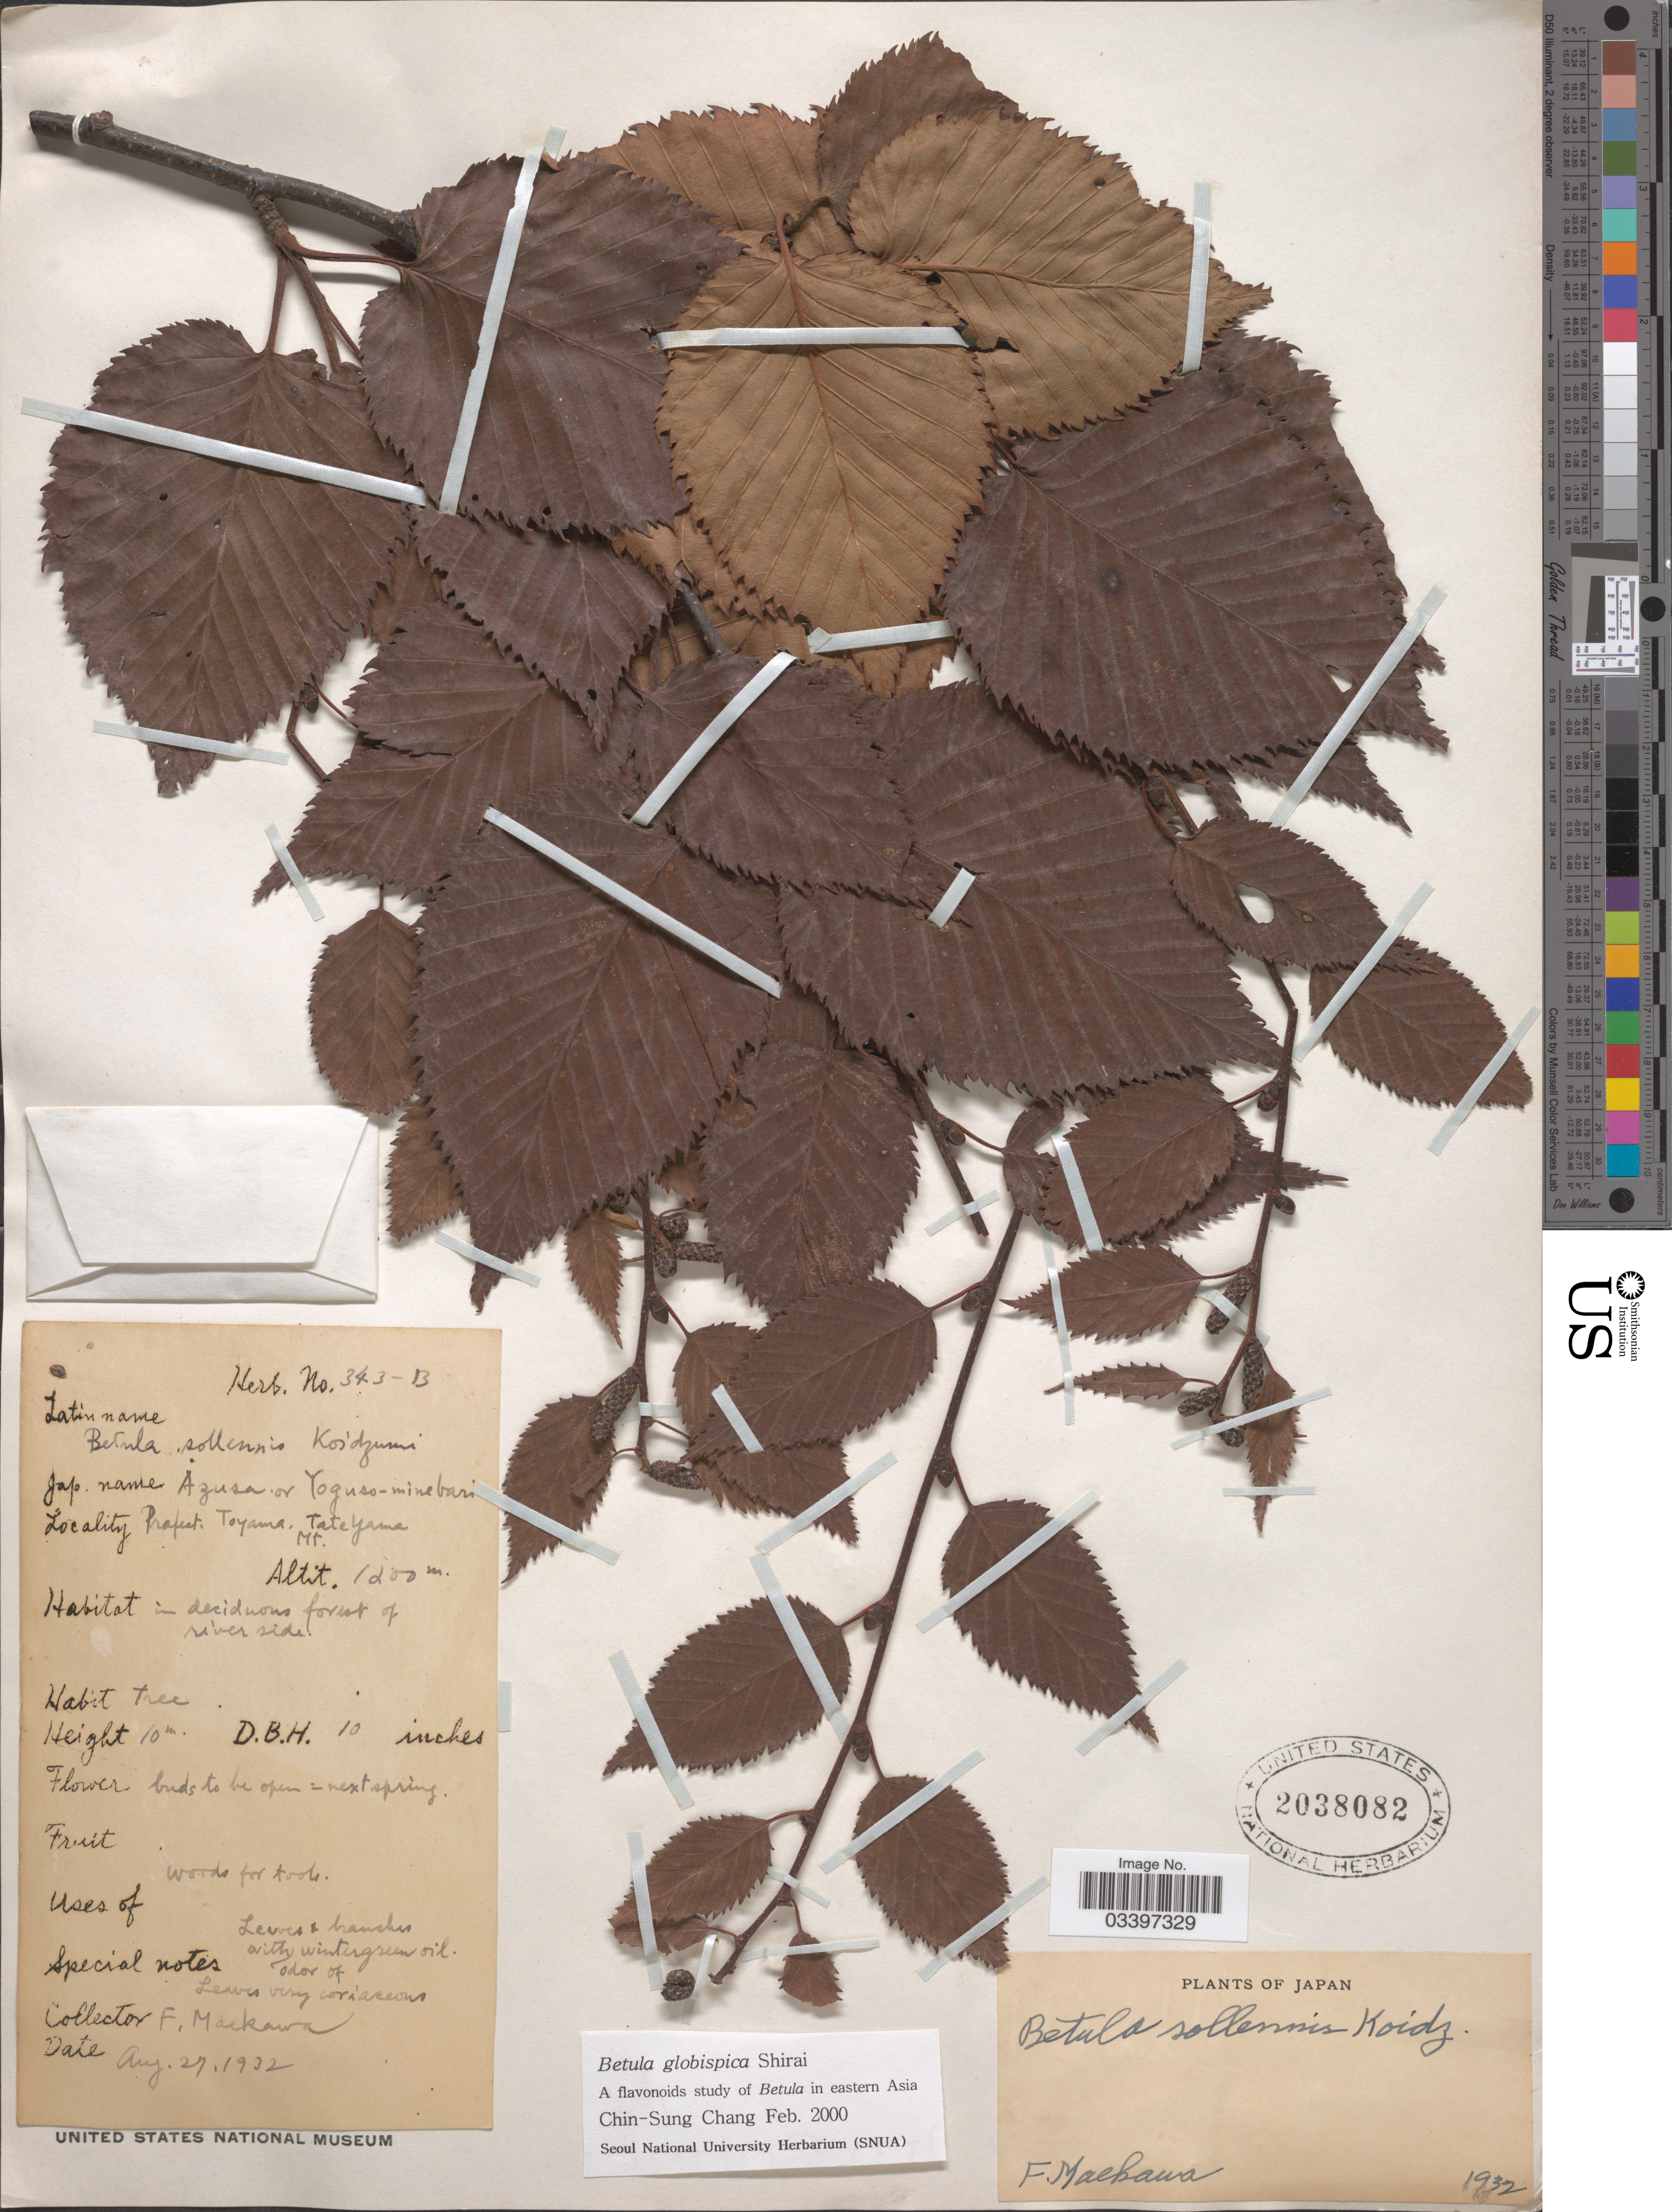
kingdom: Plantae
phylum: Tracheophyta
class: Magnoliopsida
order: Fagales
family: Betulaceae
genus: Betula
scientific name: Betula globispica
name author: Shirai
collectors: F. Maekawa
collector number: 343-B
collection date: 1932-08-27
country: Japan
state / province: Toyama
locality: Prefect. Toyama. Tateyama Mt.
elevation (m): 1200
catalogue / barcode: US 2038082